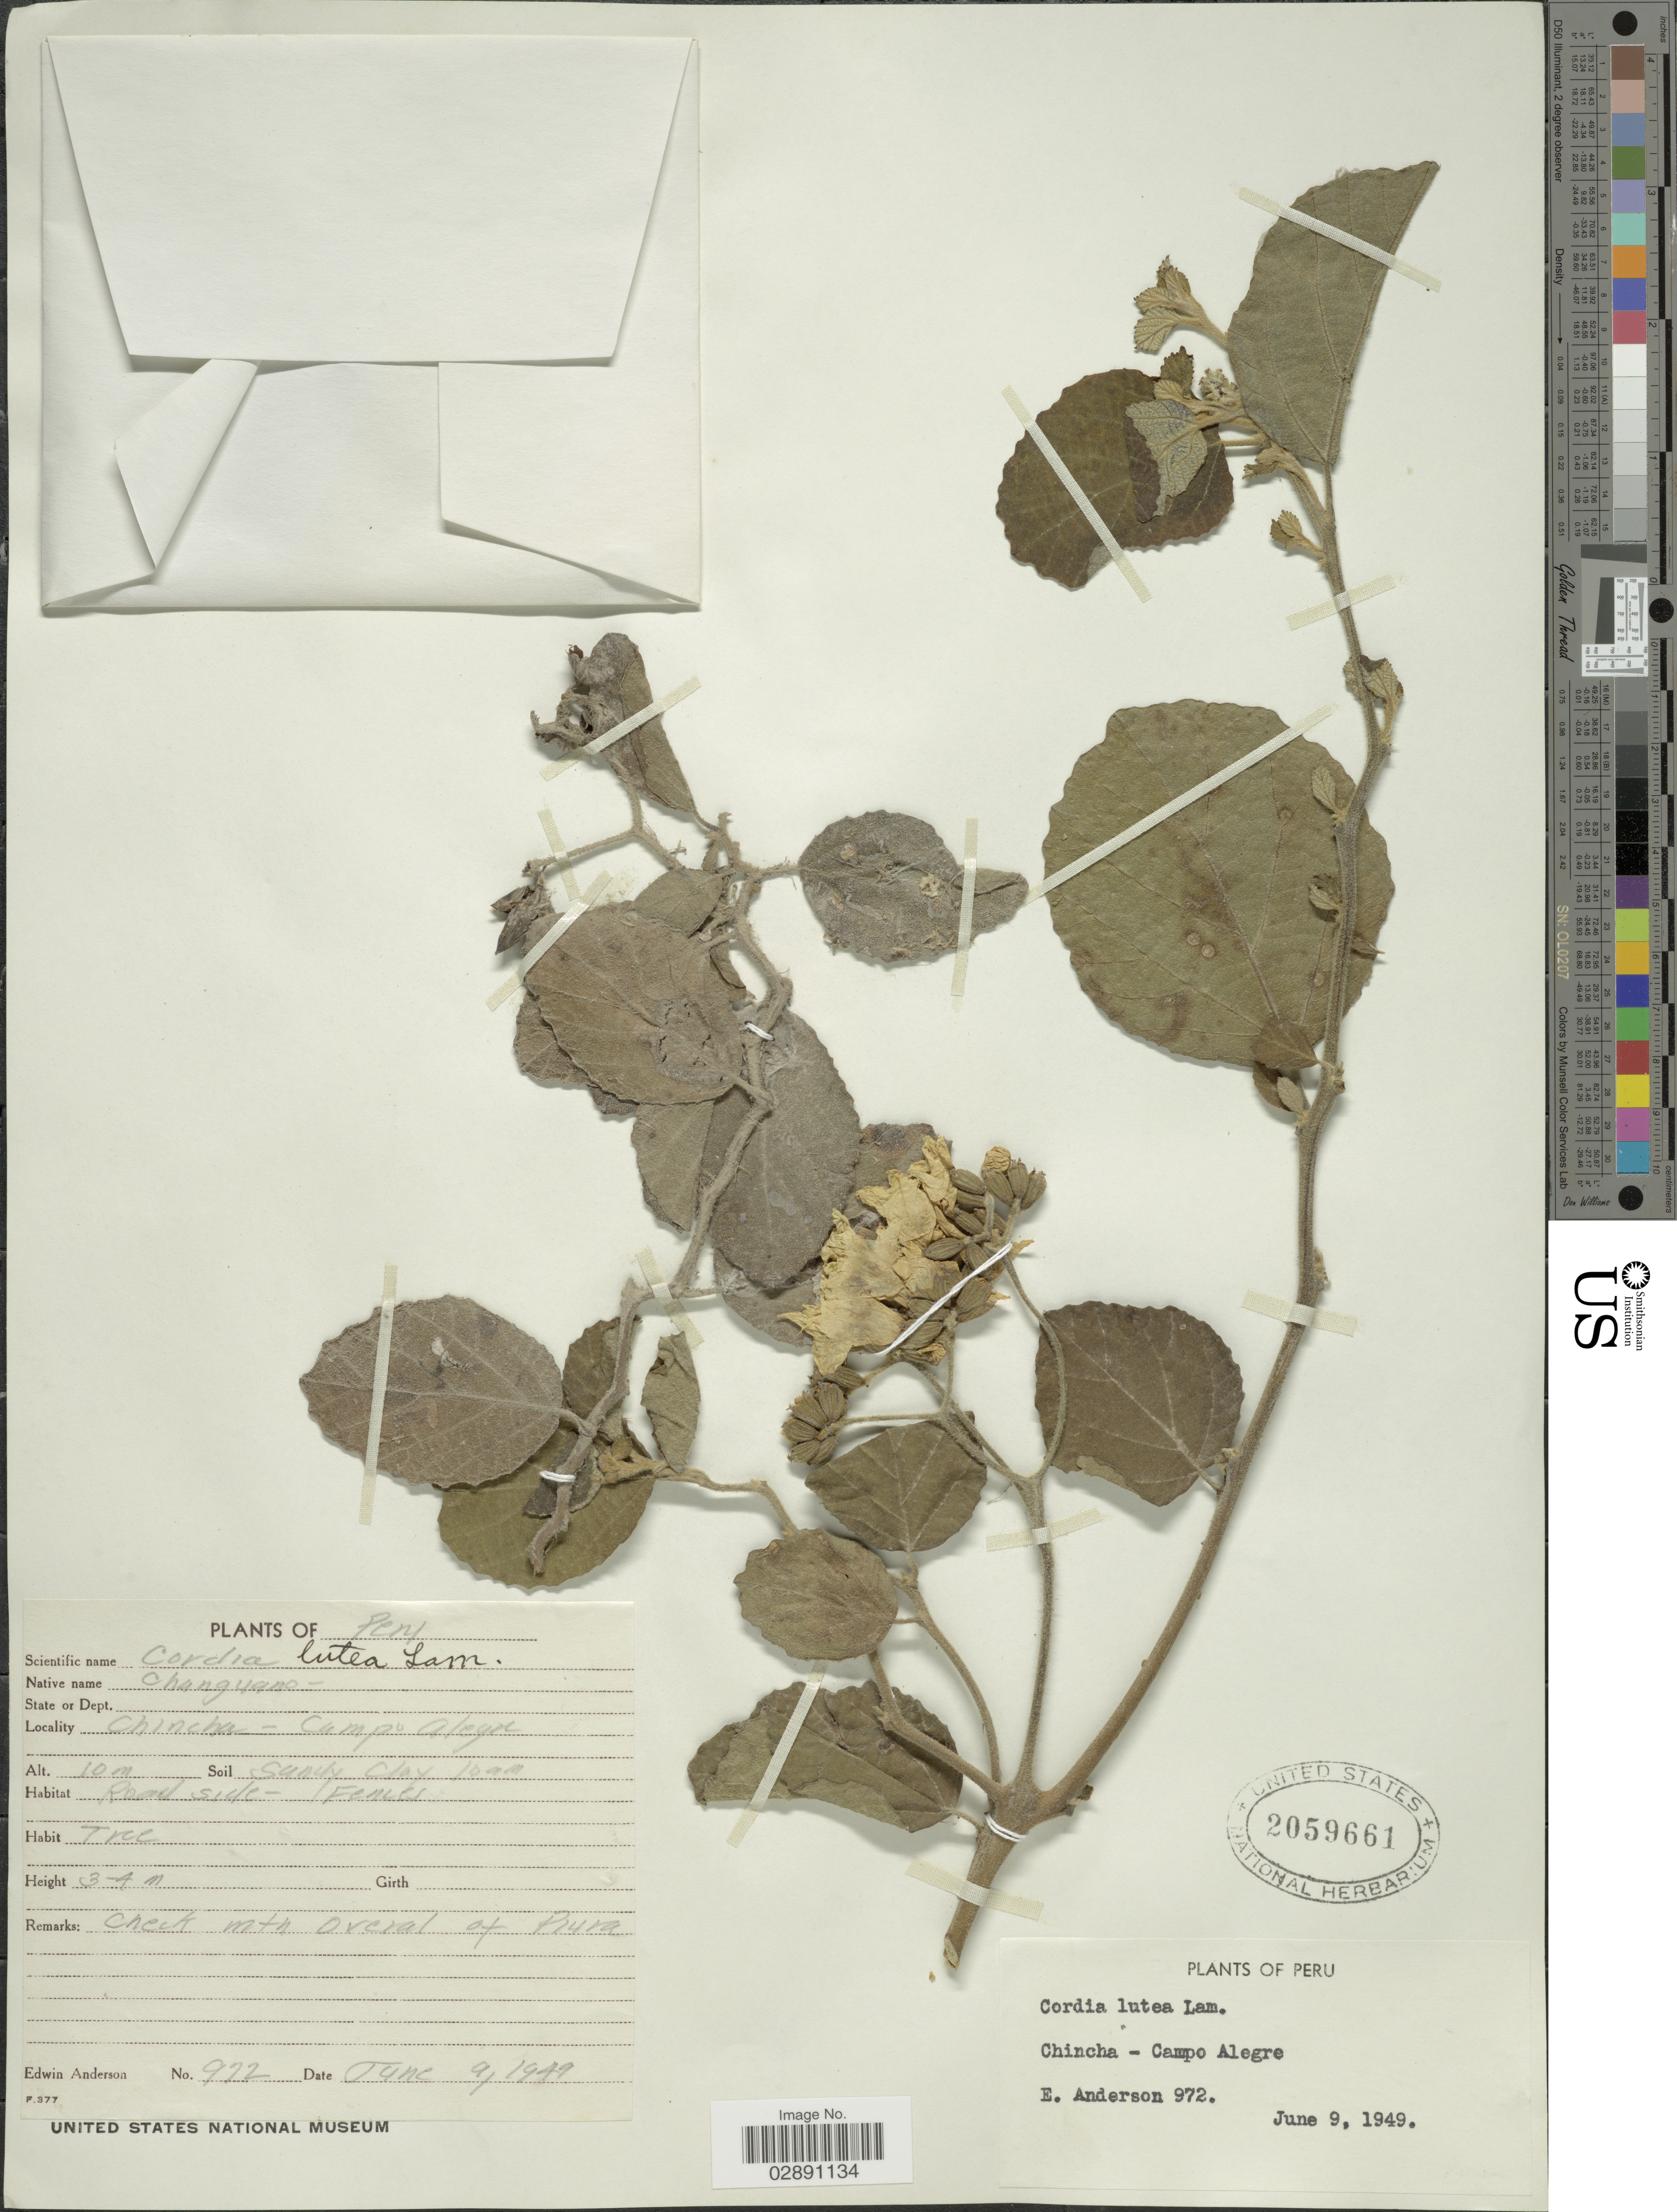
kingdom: Plantae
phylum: Tracheophyta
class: Magnoliopsida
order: Boraginales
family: Cordiaceae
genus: Cordia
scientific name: Cordia lutea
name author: Lam.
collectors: E. Anderson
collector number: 972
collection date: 1949-06-09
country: Peru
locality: Chincha - Campo Alegre.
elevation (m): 10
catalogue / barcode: US 2059661